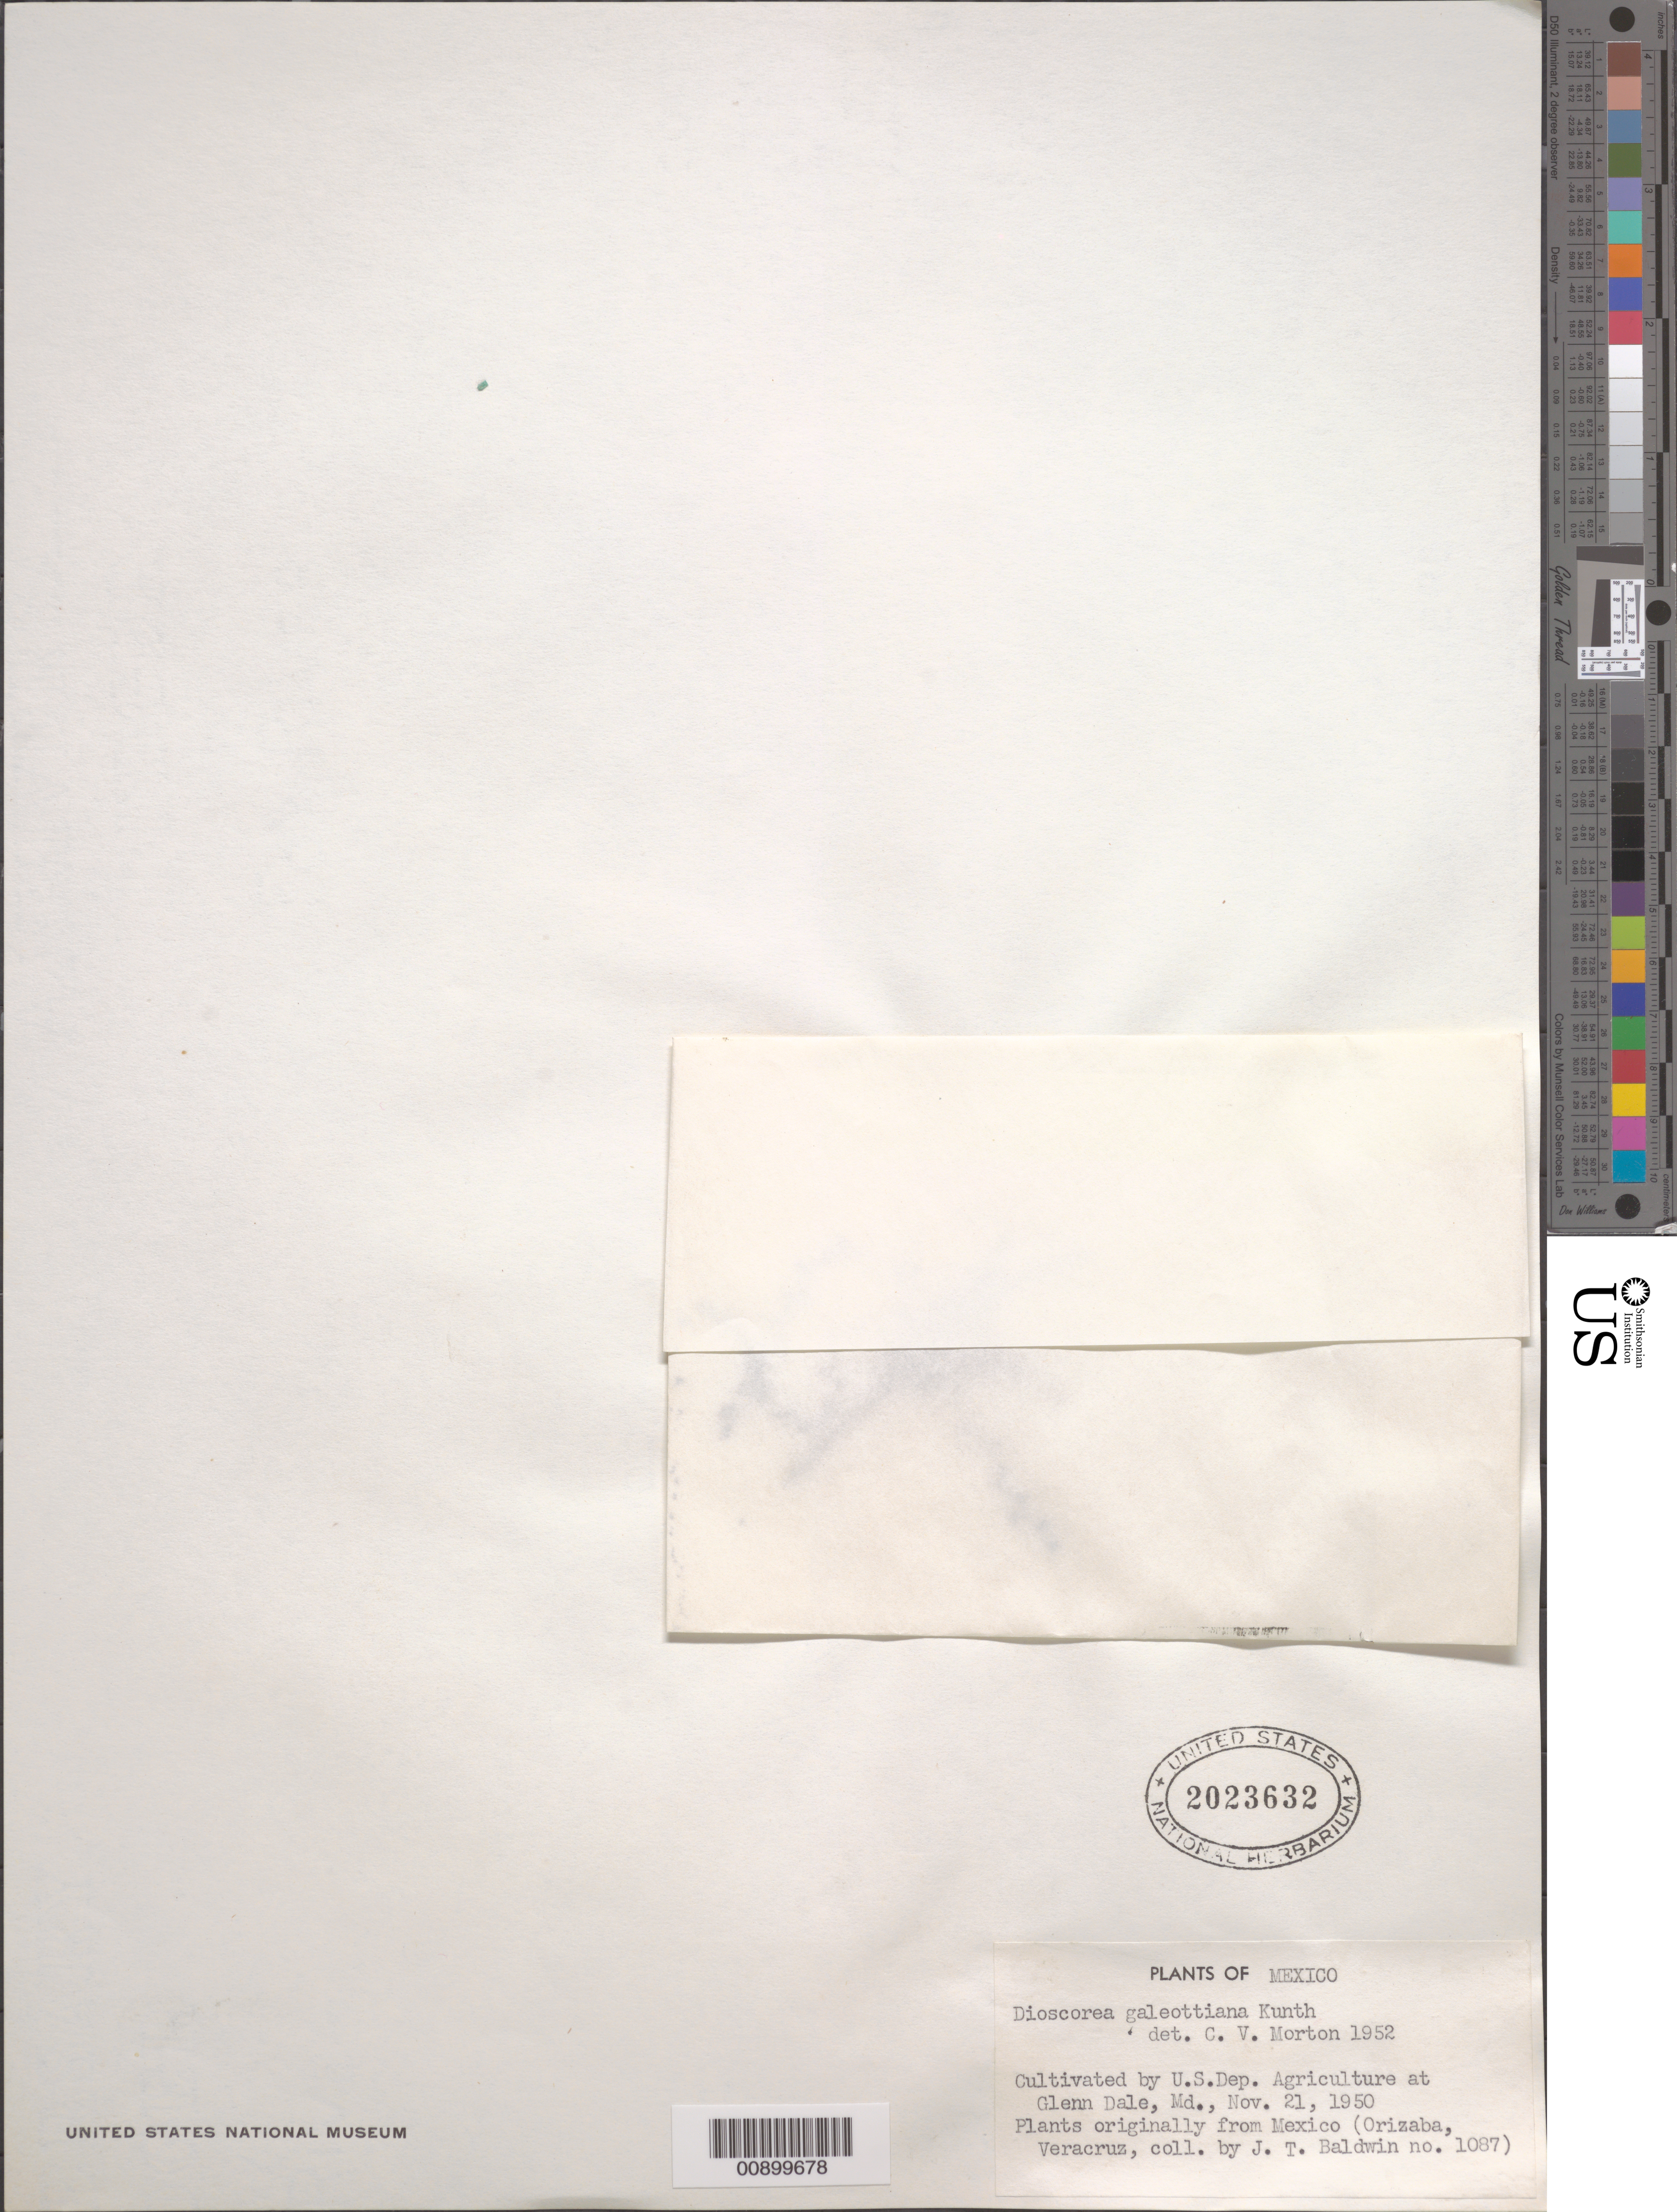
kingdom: Plantae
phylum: Tracheophyta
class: Liliopsida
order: Dioscoreales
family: Dioscoreaceae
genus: Dioscorea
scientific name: Dioscorea galeottiana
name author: Kunth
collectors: J. T. Baldwin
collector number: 1087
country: Mexico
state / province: Veracruz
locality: Orizaba, Veracruz.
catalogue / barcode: US 2023632